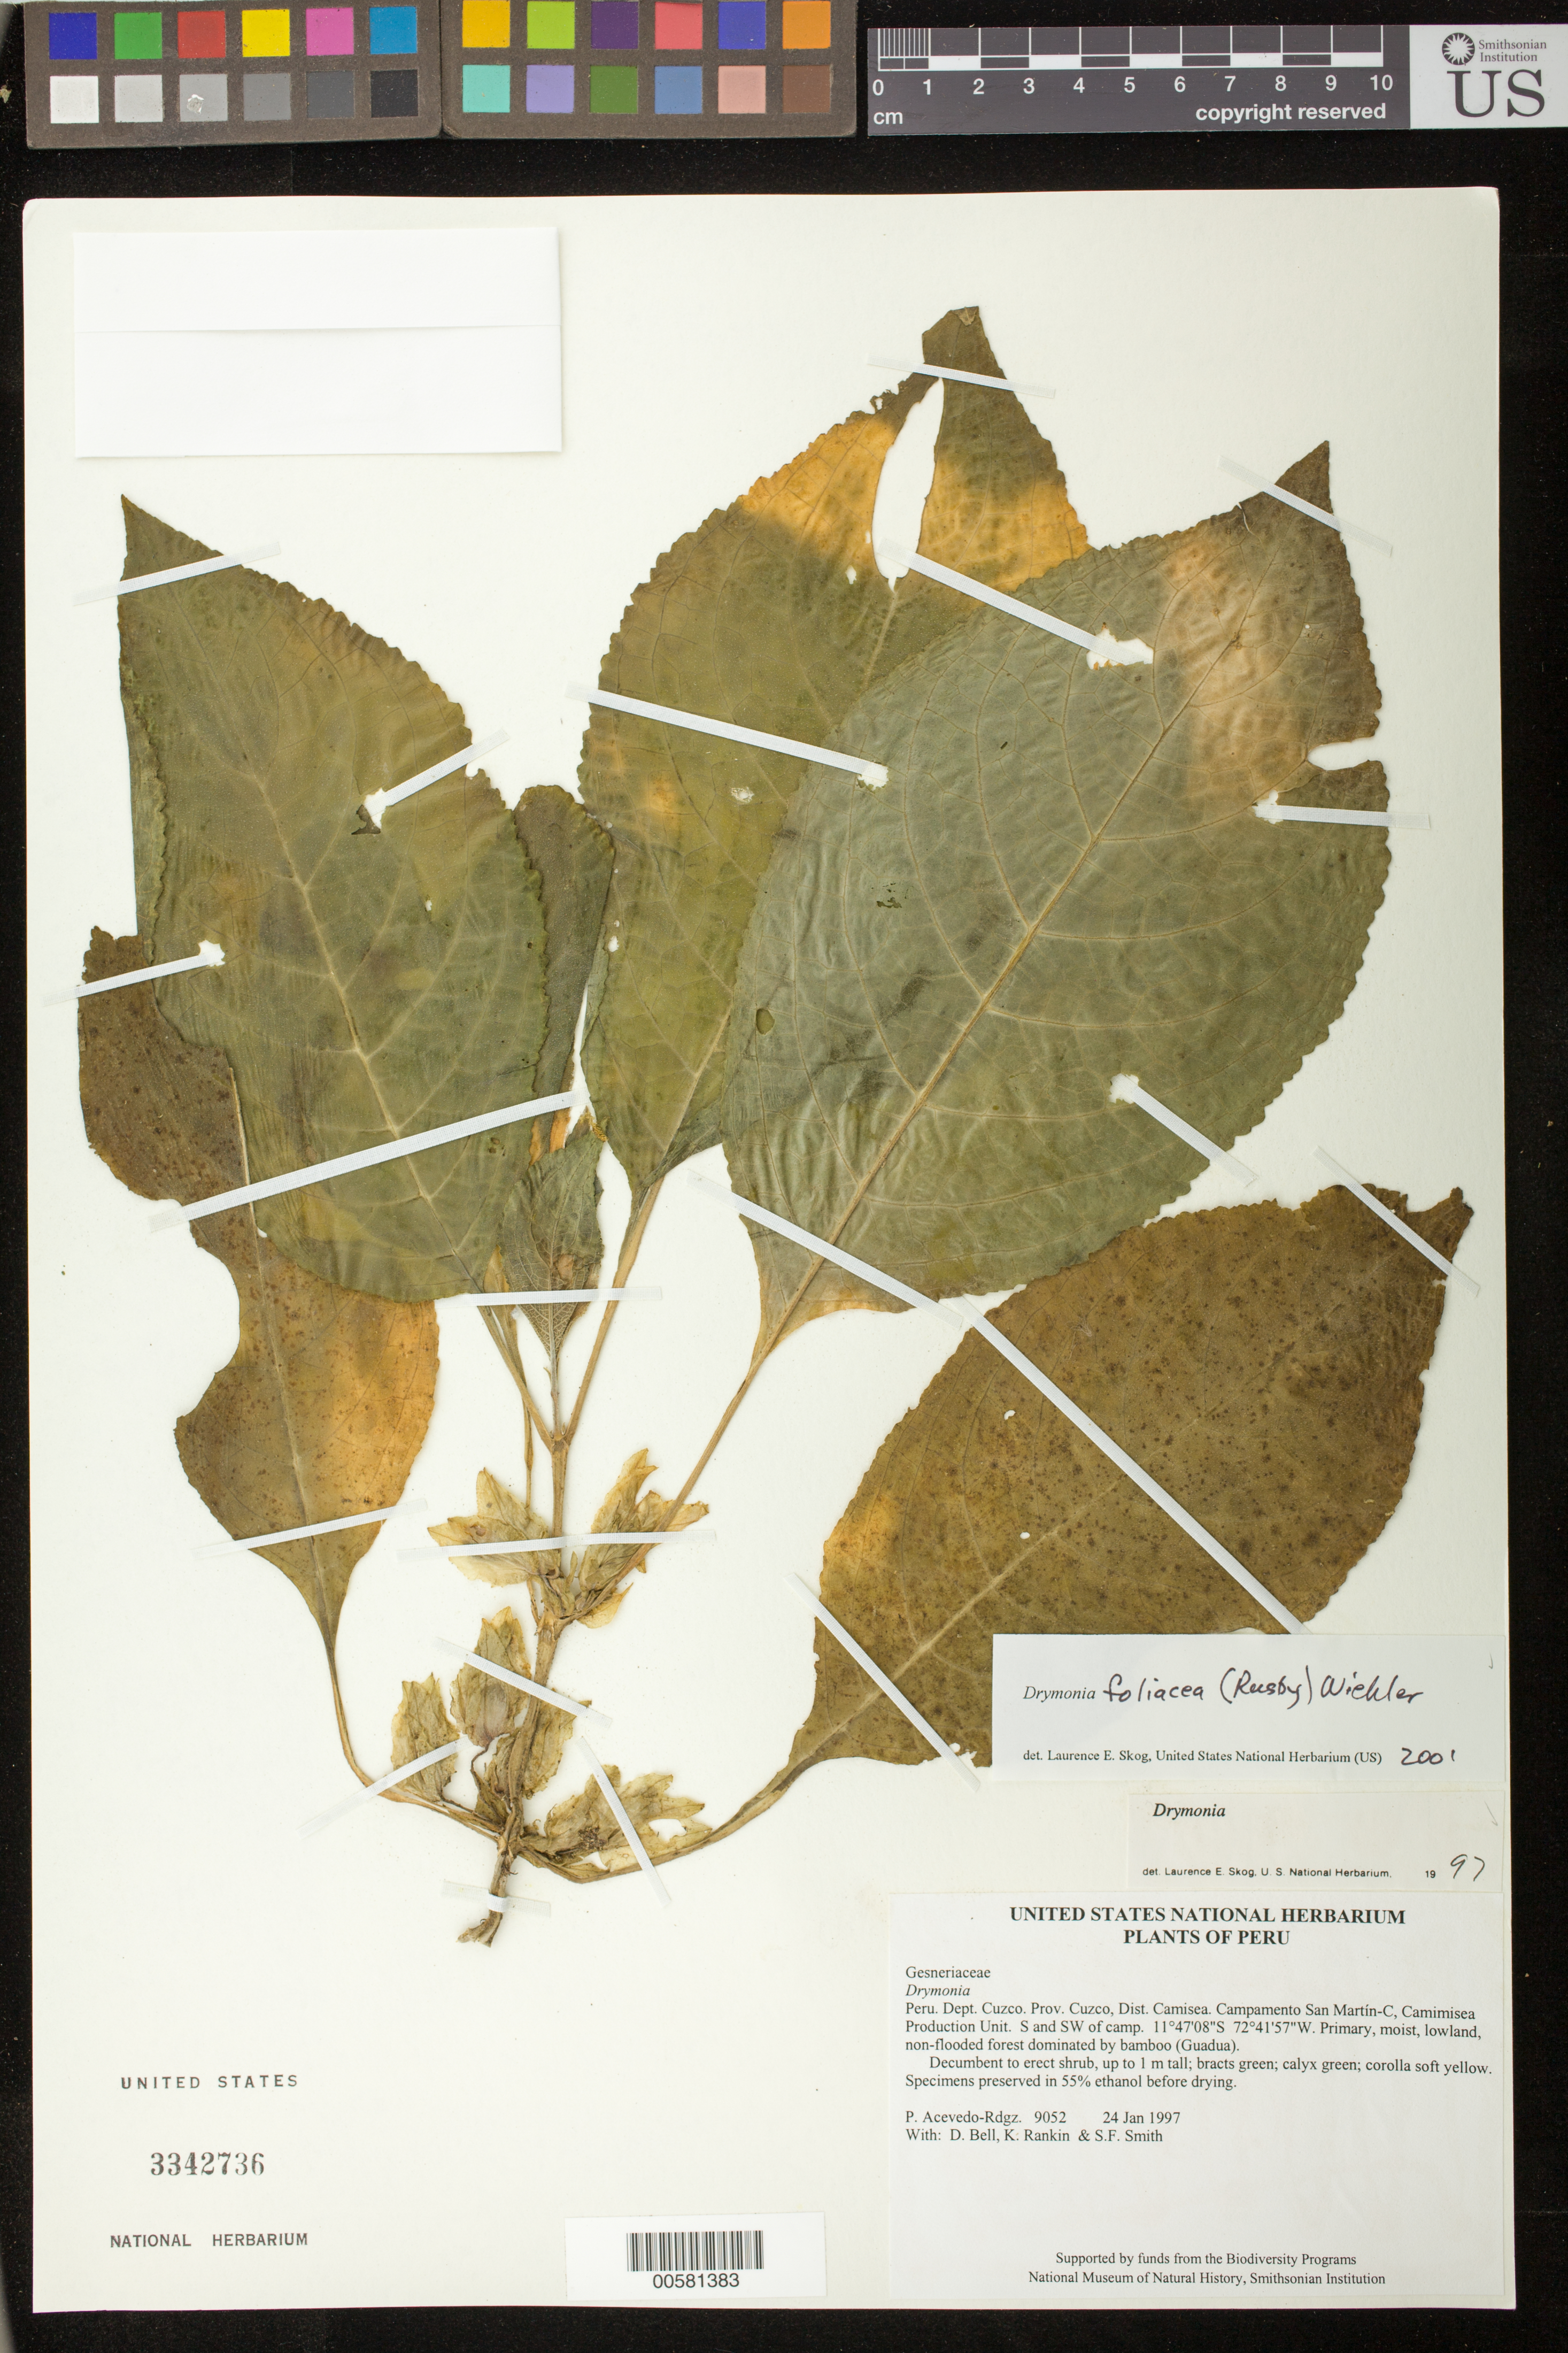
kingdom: Plantae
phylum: Tracheophyta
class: Magnoliopsida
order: Lamiales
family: Gesneriaceae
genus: Drymonia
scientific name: Drymonia foliacea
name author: (Rusby) Wiehler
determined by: Skog, Laurence E.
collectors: P. Acevedo-Rodr., D. A. Bell, K. Rankin & S.F. Smith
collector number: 9052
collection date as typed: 24 Jan 1997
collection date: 1997-01-24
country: Peru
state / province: Cusco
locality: Prov. Cuzco, Dtto. Camisea; Campamento San Martín-C, Camisea Production Unit; S and SW of camp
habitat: Primary, moist, lowland, non-flooded forest dominated by bamboo (Guadua); wet season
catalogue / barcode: US 3342736